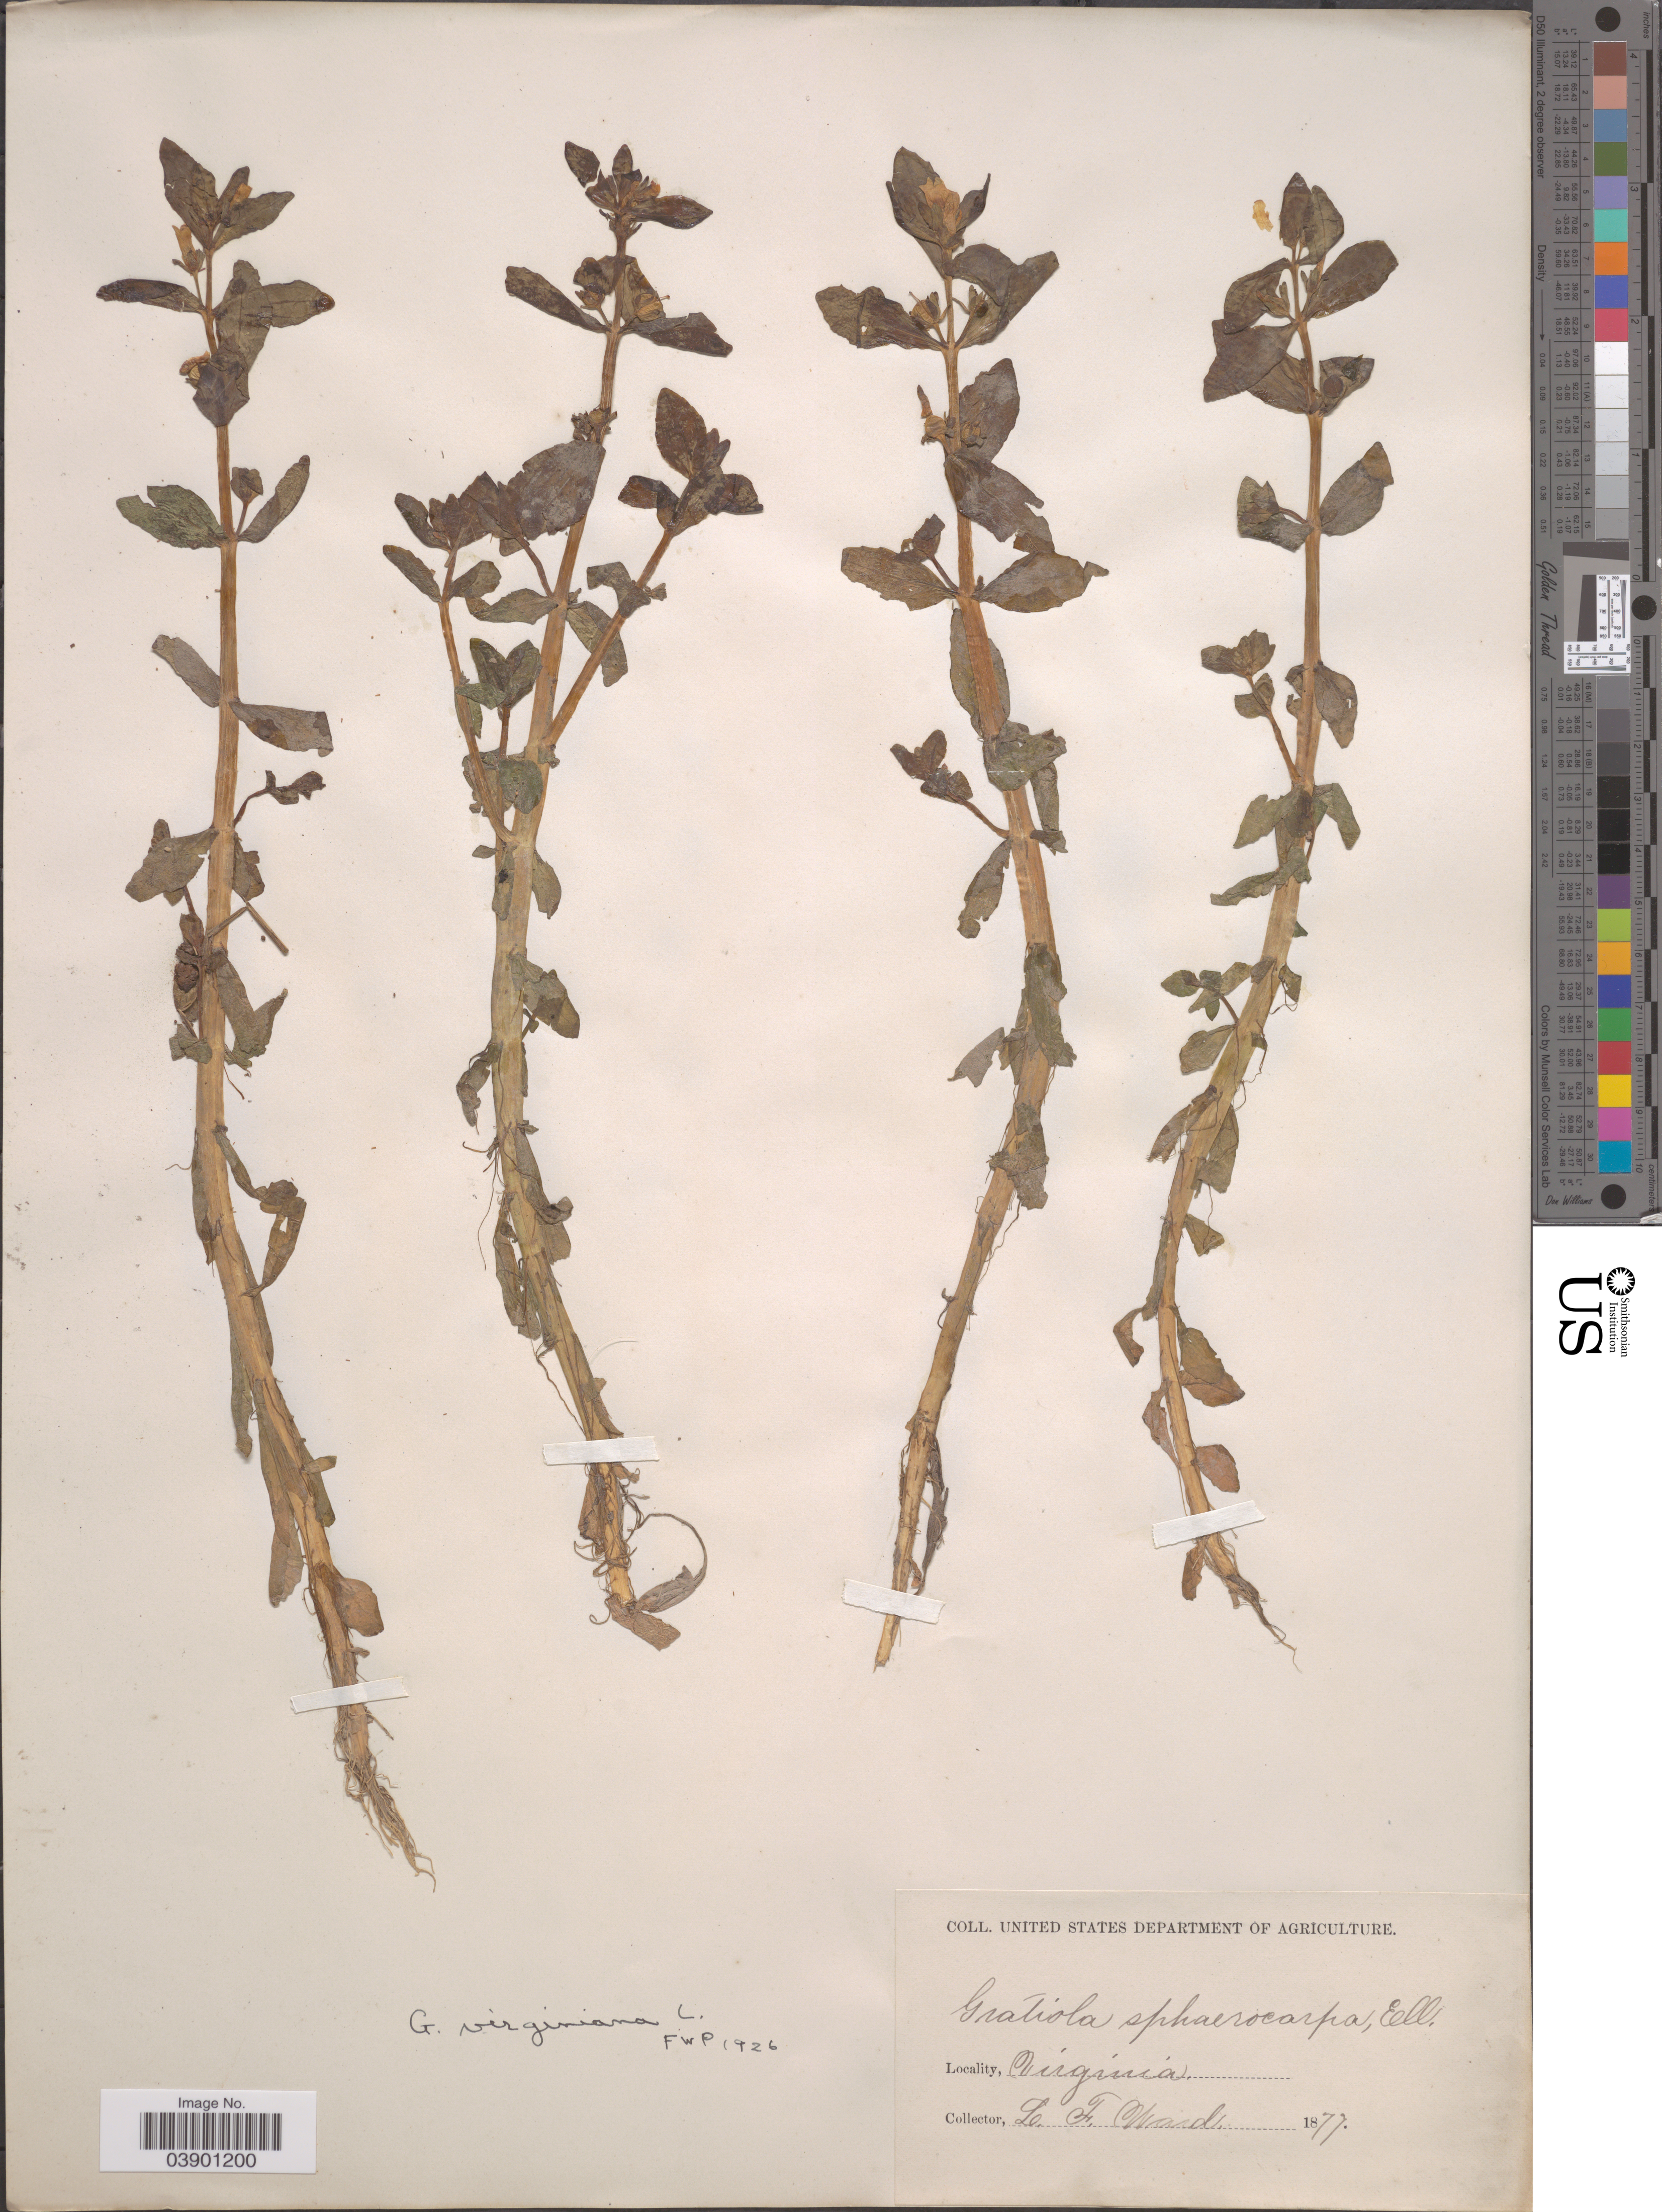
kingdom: Plantae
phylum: Tracheophyta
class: Magnoliopsida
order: Lamiales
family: Plantaginaceae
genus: Gratiola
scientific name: Gratiola virginiana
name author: L.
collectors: L. Ward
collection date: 1877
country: United States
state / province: Virginia